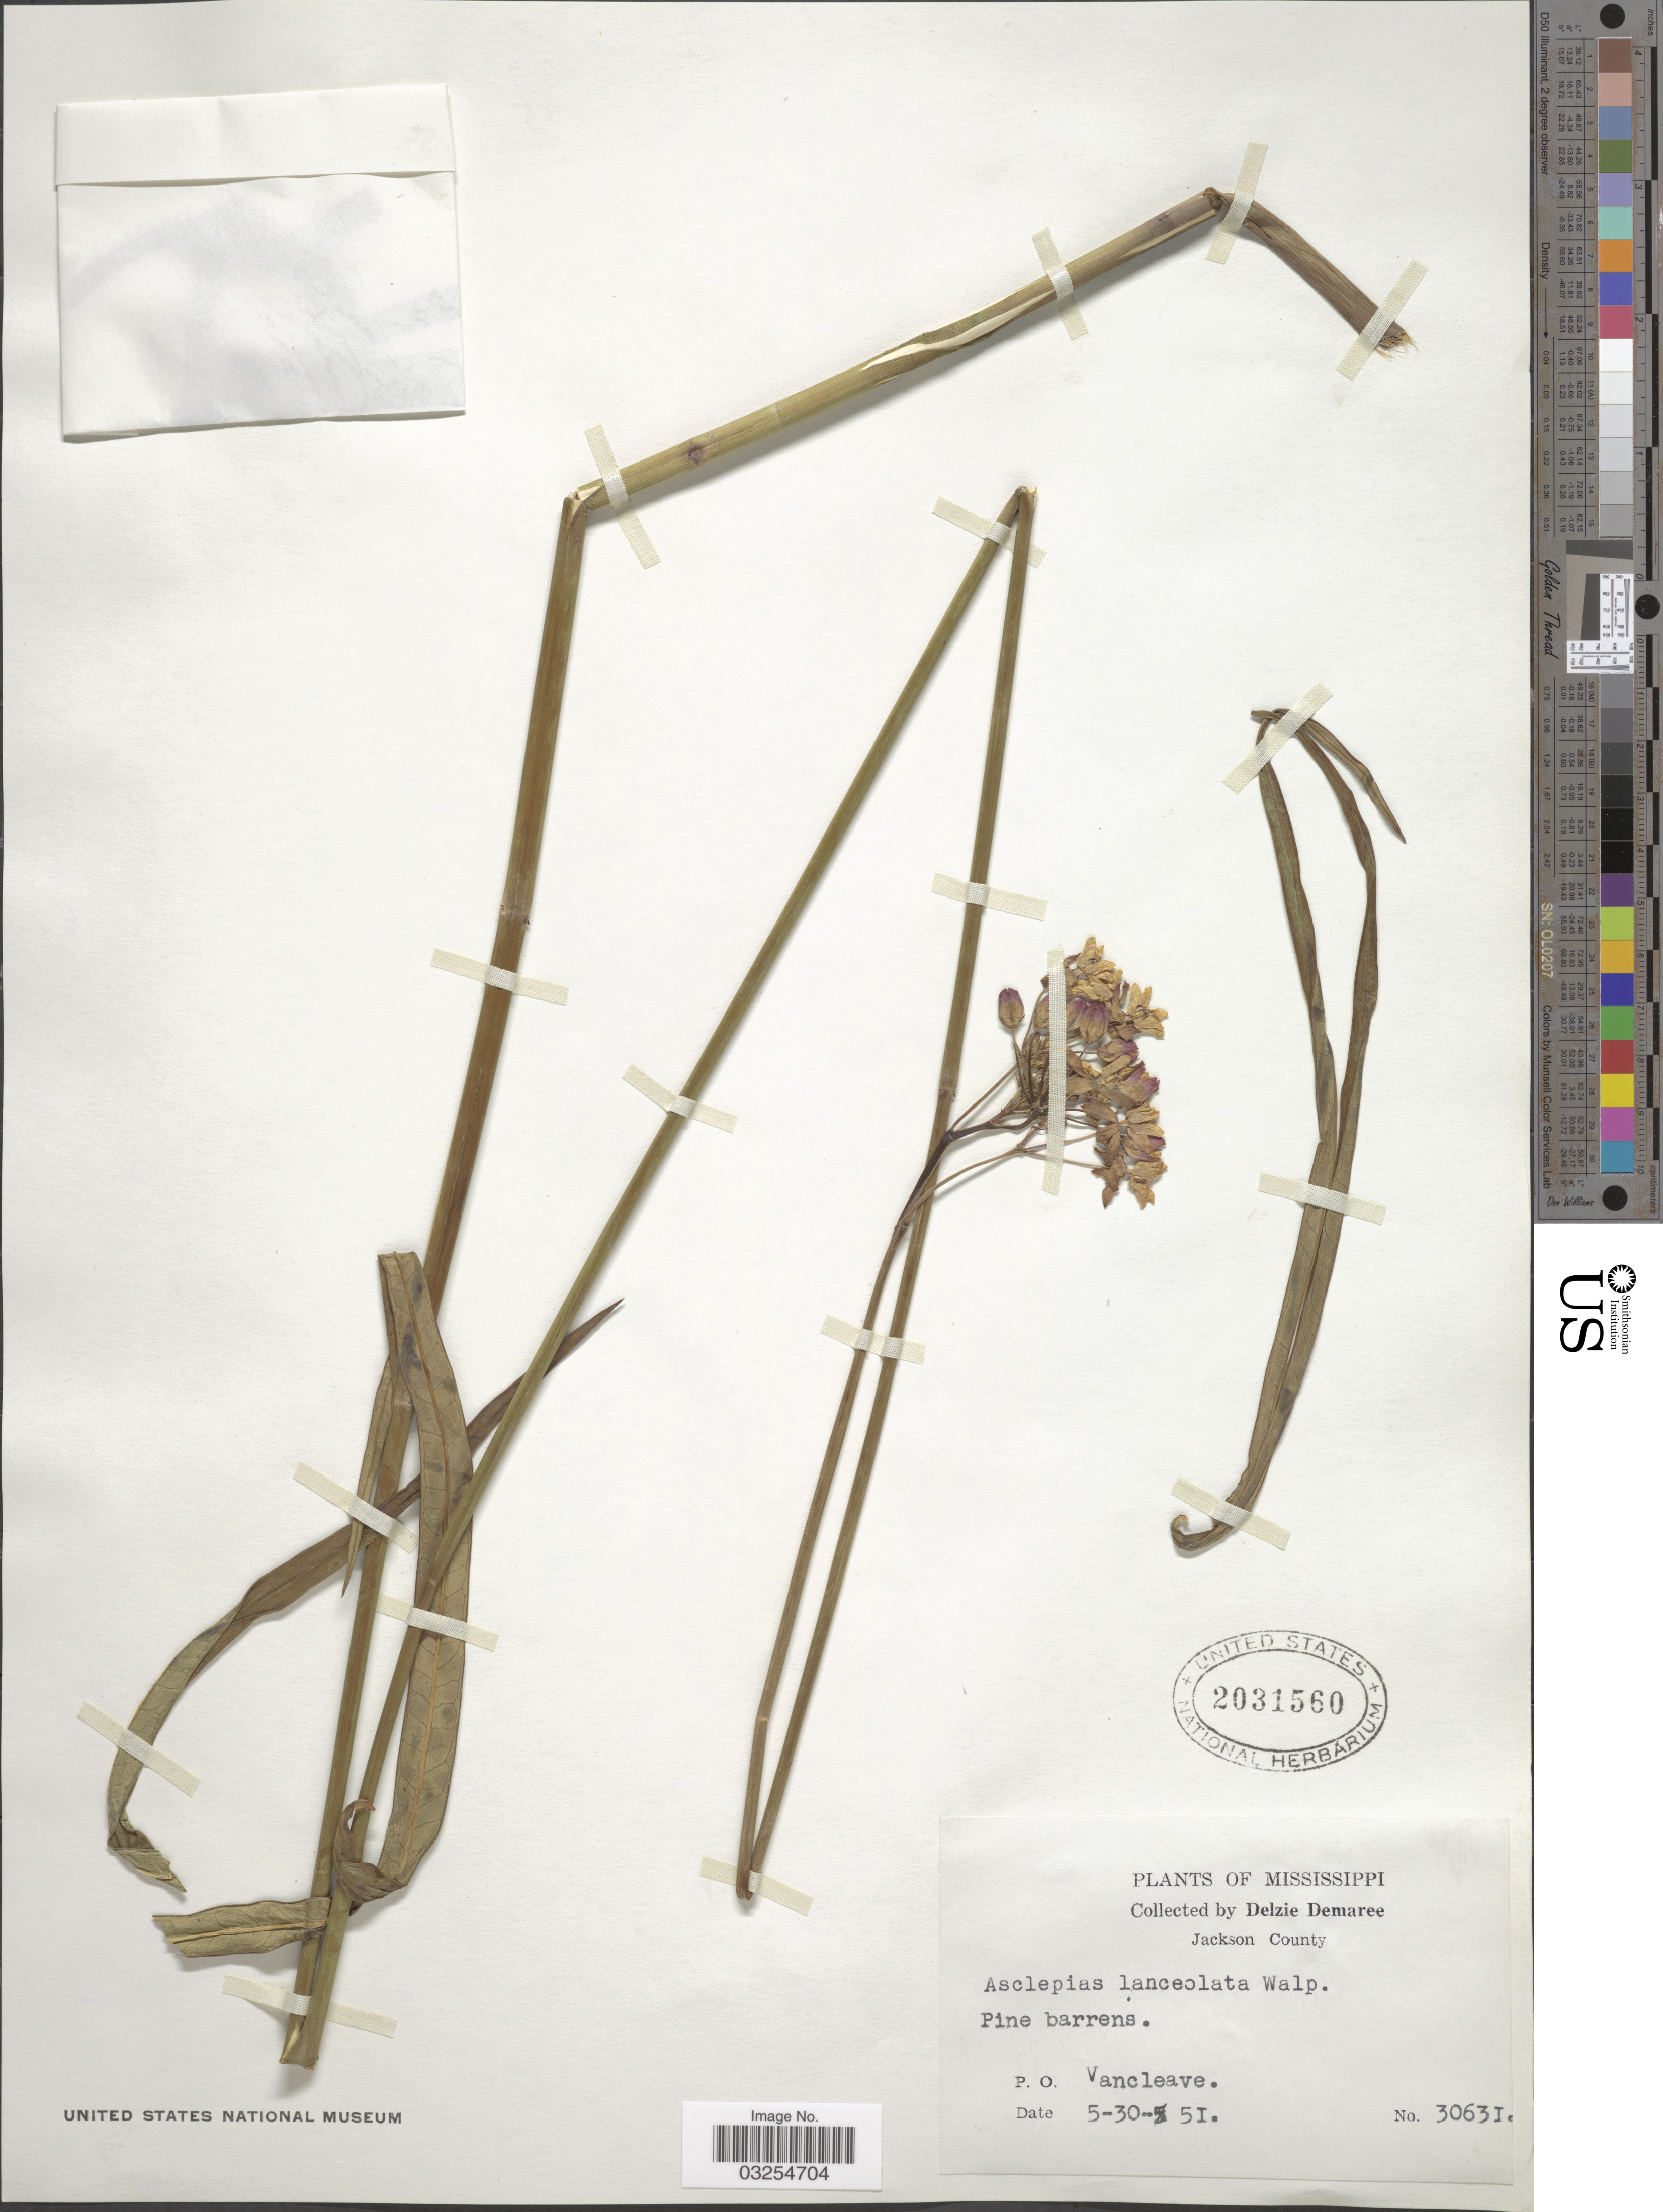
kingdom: Plantae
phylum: Tracheophyta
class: Magnoliopsida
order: Gentianales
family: Apocynaceae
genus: Asclepias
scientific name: Asclepias lanceolata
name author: Walter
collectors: D. Demaree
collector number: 30631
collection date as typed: Transcribed d/m/y: 30/5/51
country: United States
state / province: Mississippi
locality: Jackson County. P.O. Vancleave.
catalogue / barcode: US 2031560